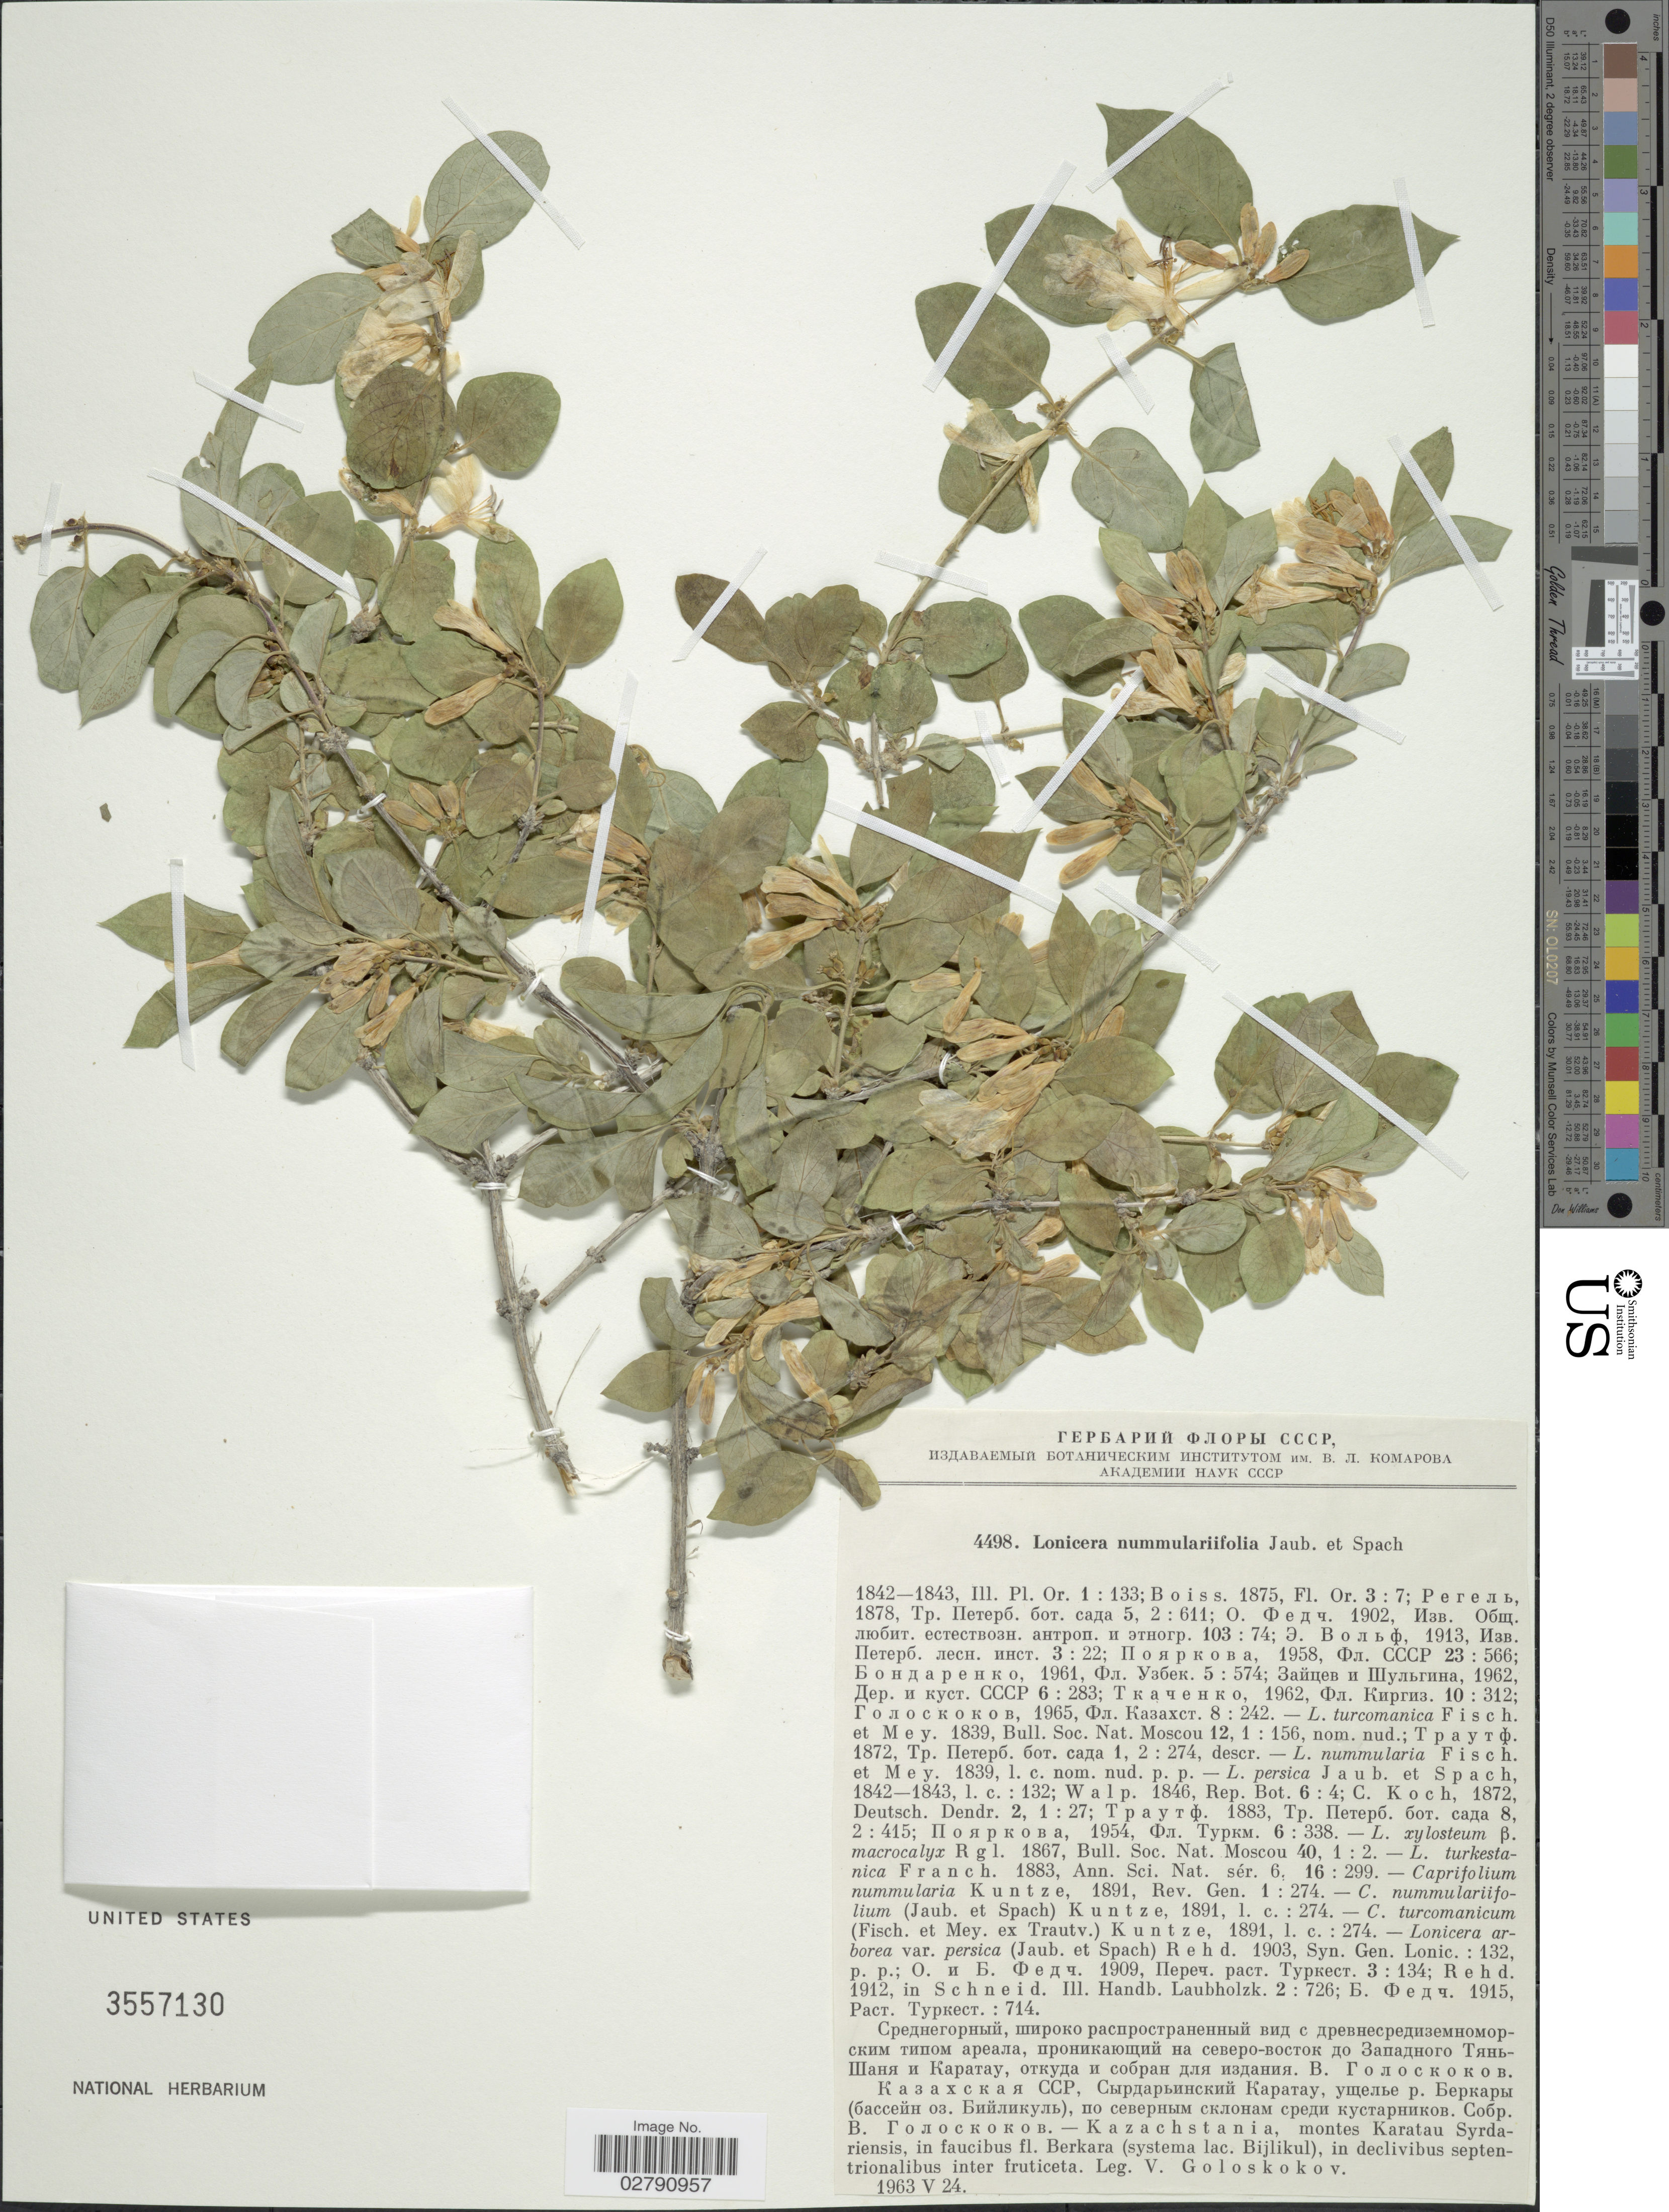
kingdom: Plantae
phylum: Tracheophyta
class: Magnoliopsida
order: Dipsacales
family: Caprifoliaceae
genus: Lonicera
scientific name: Lonicera nummulariifolia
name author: Jaub. & Spach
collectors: V. P. Goloskokov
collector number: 4498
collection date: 1963-05-24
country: Kazakhstan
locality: Kazachstania, montes Karatau Syrdariensis, in faucibus fl. Berkara (systema lac. Bijlikul), in declivibus septentrionalibus inter fruticeta.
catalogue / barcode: US 3557130